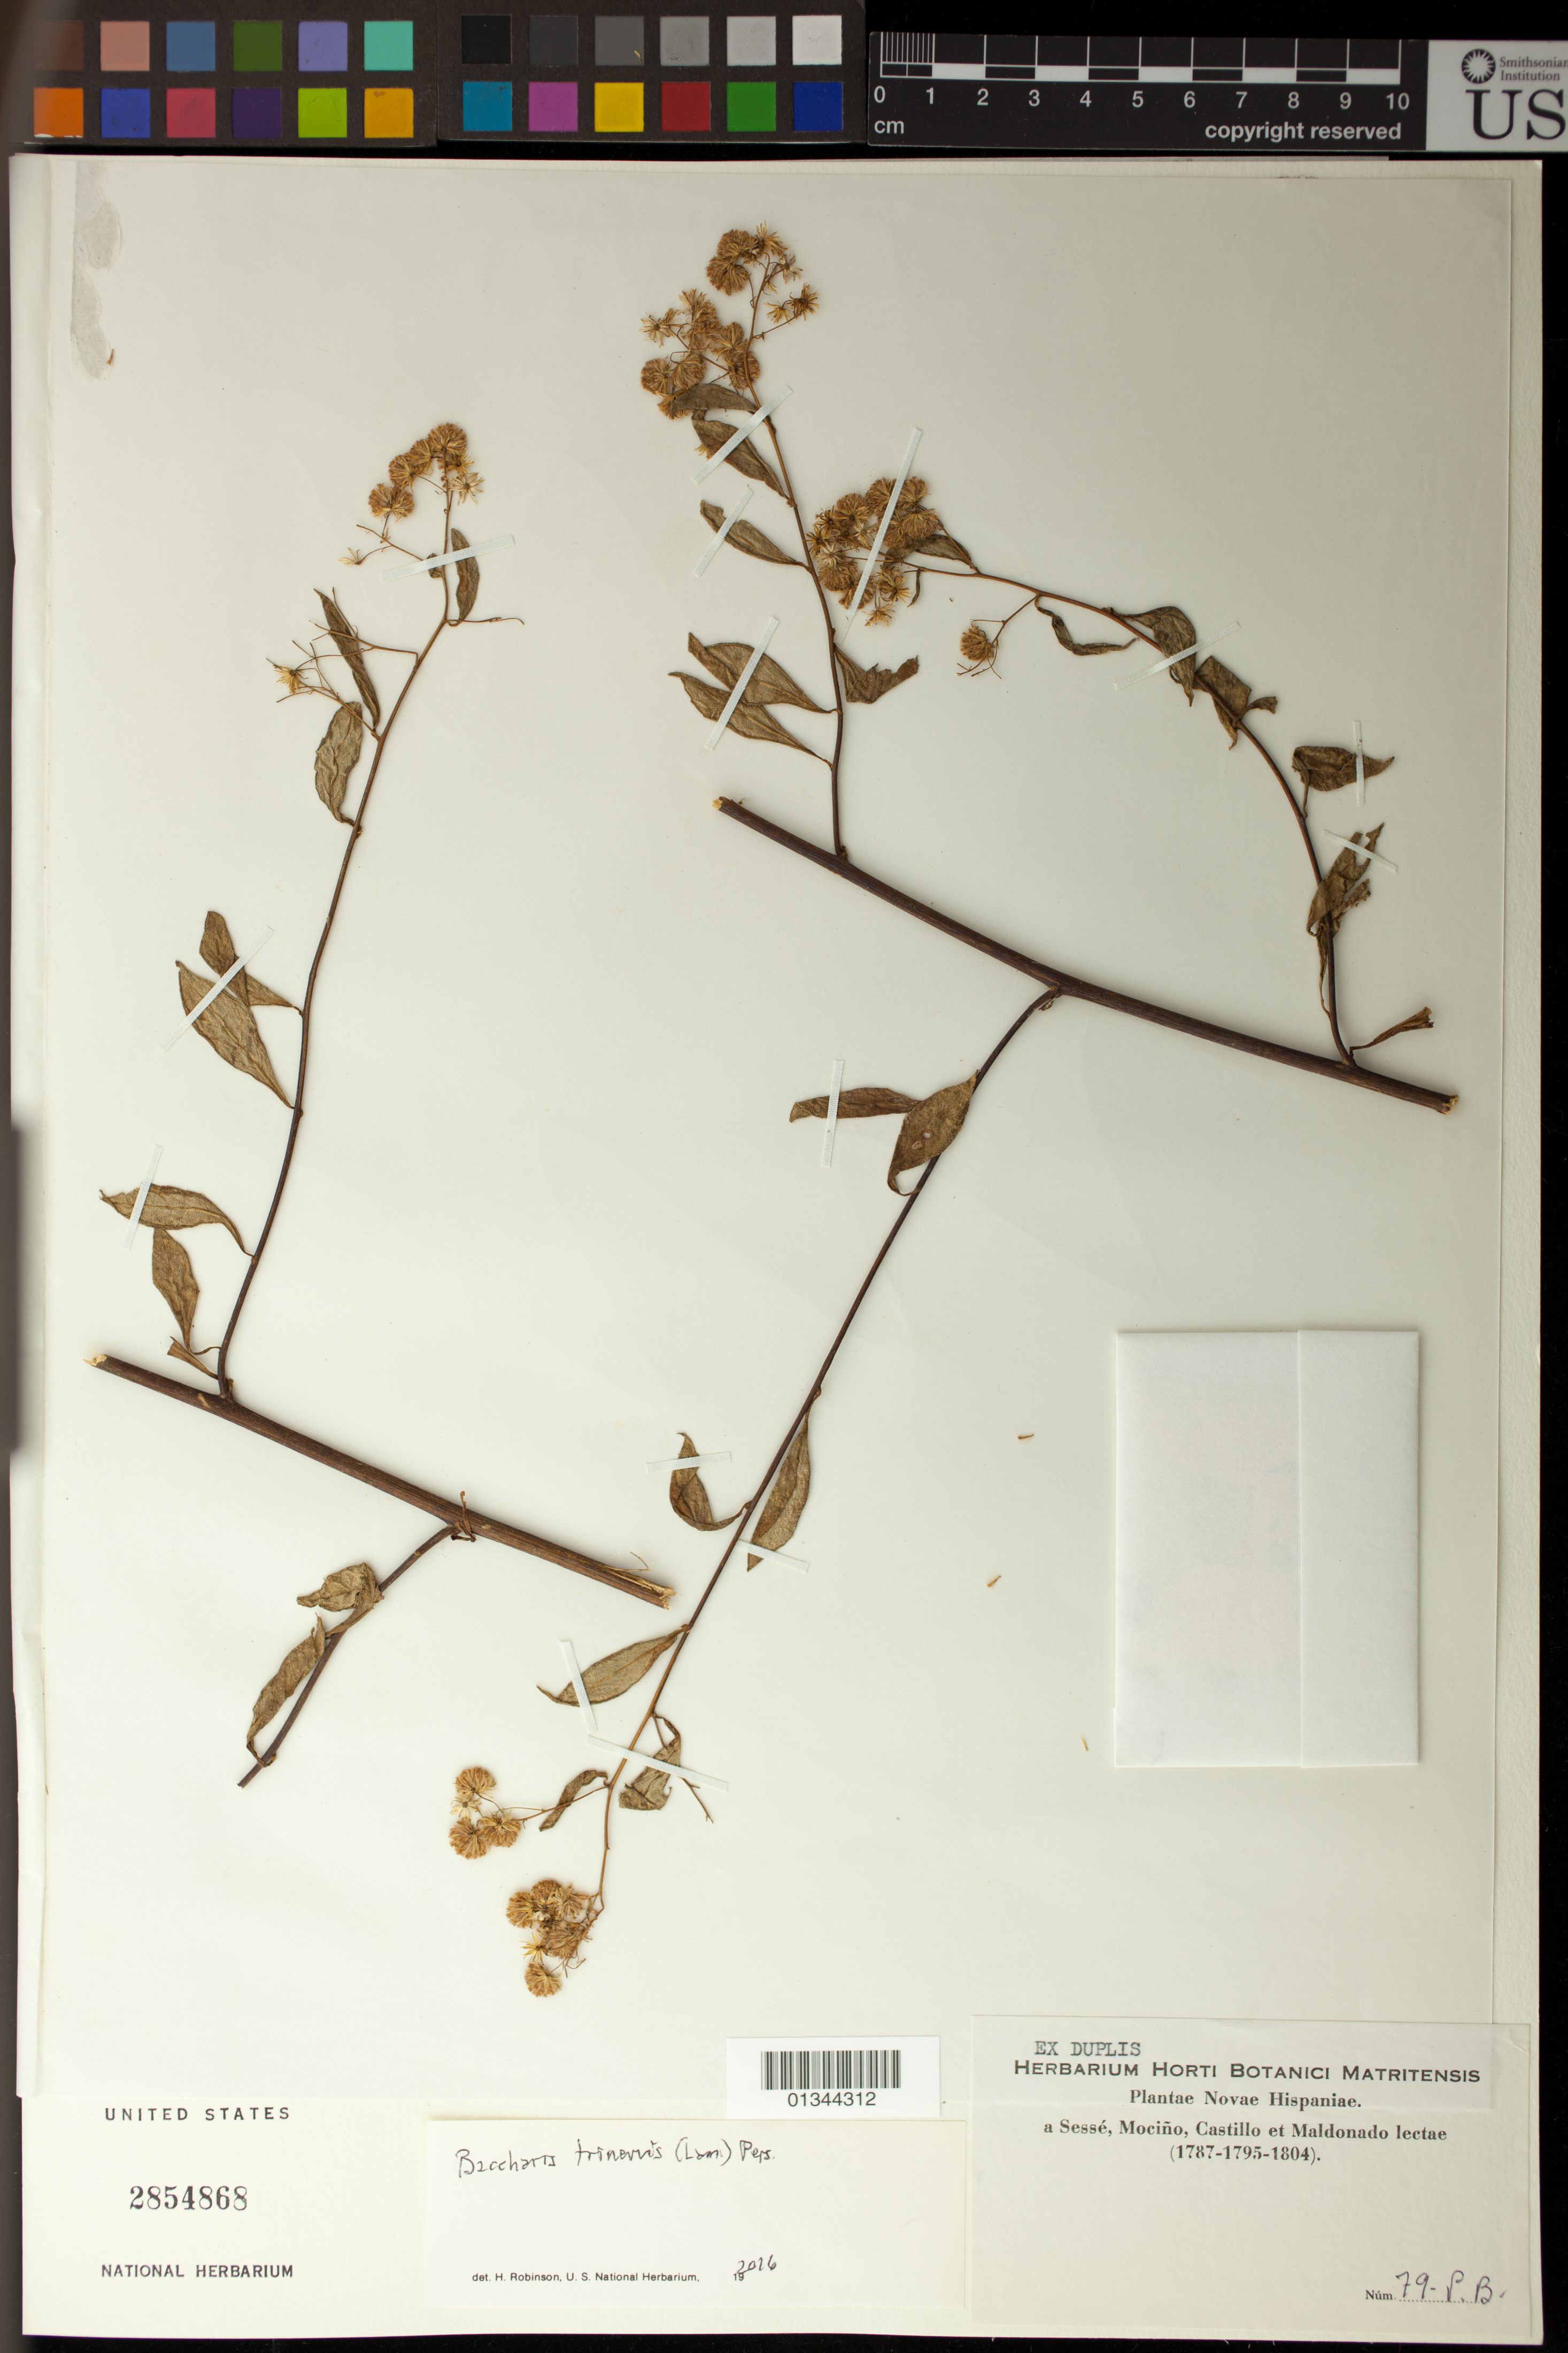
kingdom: Plantae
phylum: Tracheophyta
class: Magnoliopsida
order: Asterales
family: Asteraceae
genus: Baccharis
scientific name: Baccharis trinervis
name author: (Lam.) Pers.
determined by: Robinson, Harold E., (US)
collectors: Sessé, --, Mociño, Castillo, -- & Maldonado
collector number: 79-P.B.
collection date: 1787/1804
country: Mexico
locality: Novae Hispaniae.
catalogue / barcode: US 2854868